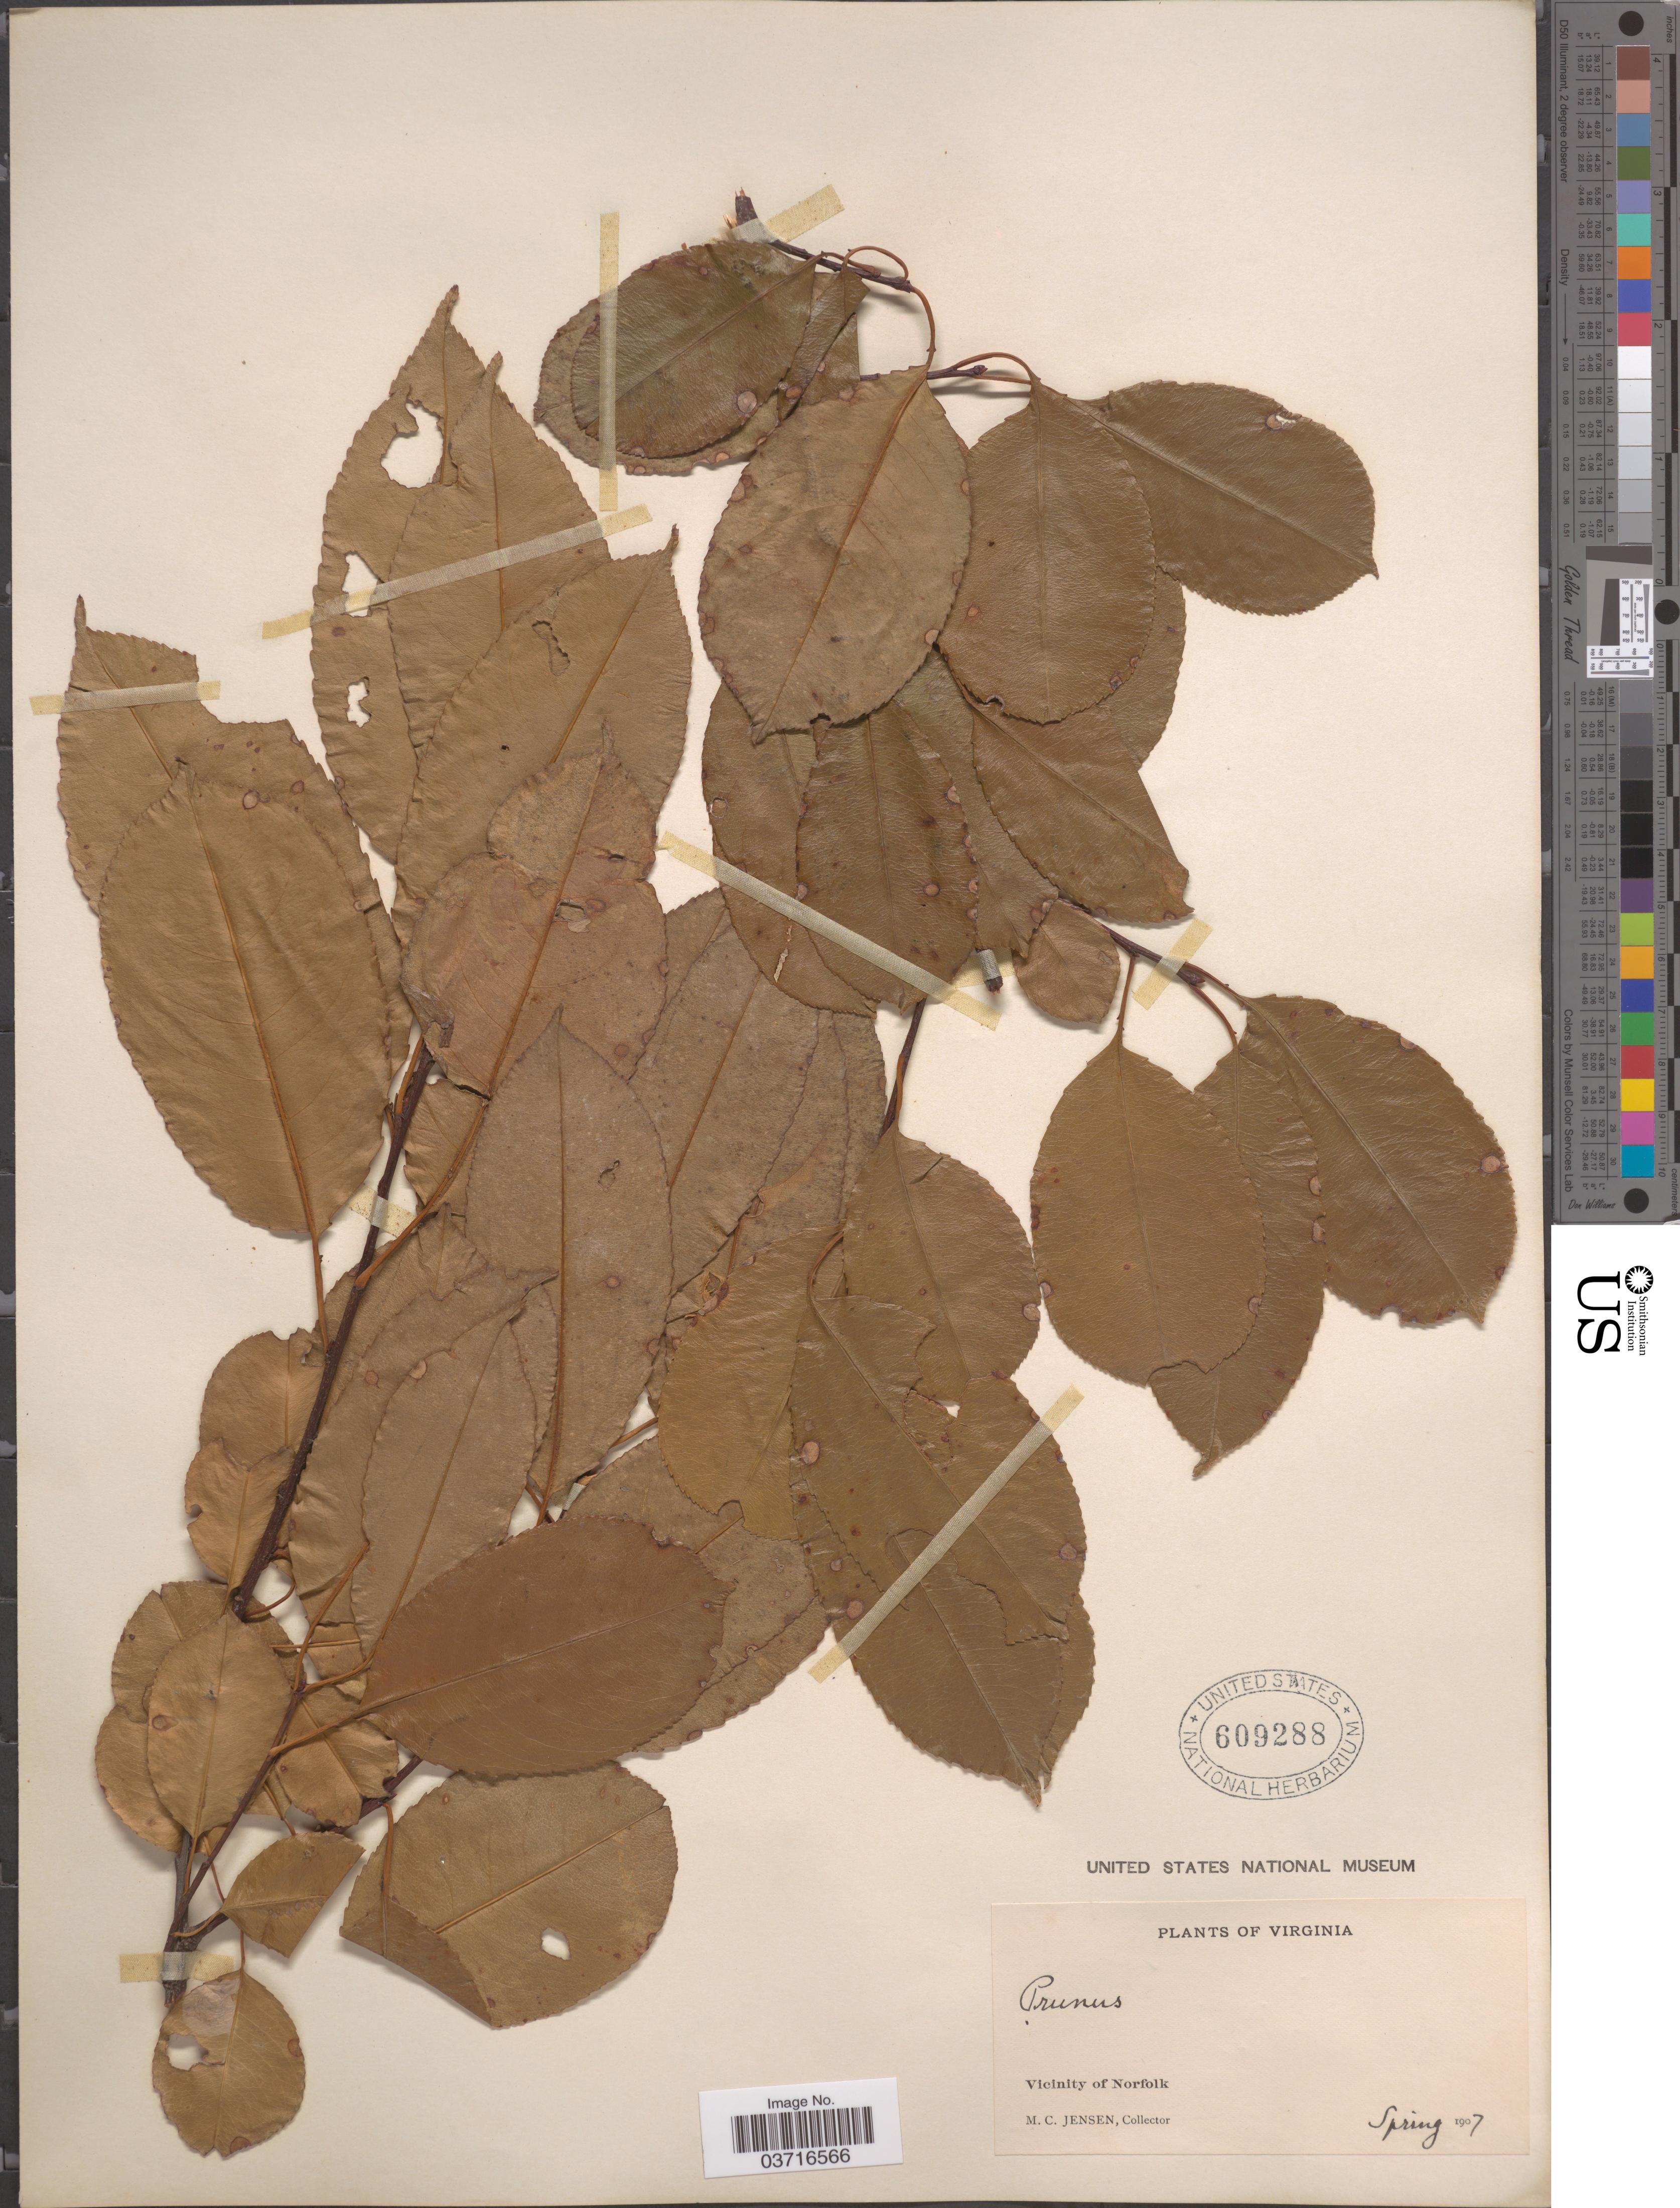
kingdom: Plantae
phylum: Tracheophyta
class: Magnoliopsida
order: Rosales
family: Rosaceae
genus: Prunus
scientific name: Prunus sp.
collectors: M. C. Jensen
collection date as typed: Spring 1907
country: United States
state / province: Virginia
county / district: City of Norfolk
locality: Vicinity of Norfolk.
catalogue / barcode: US 609288